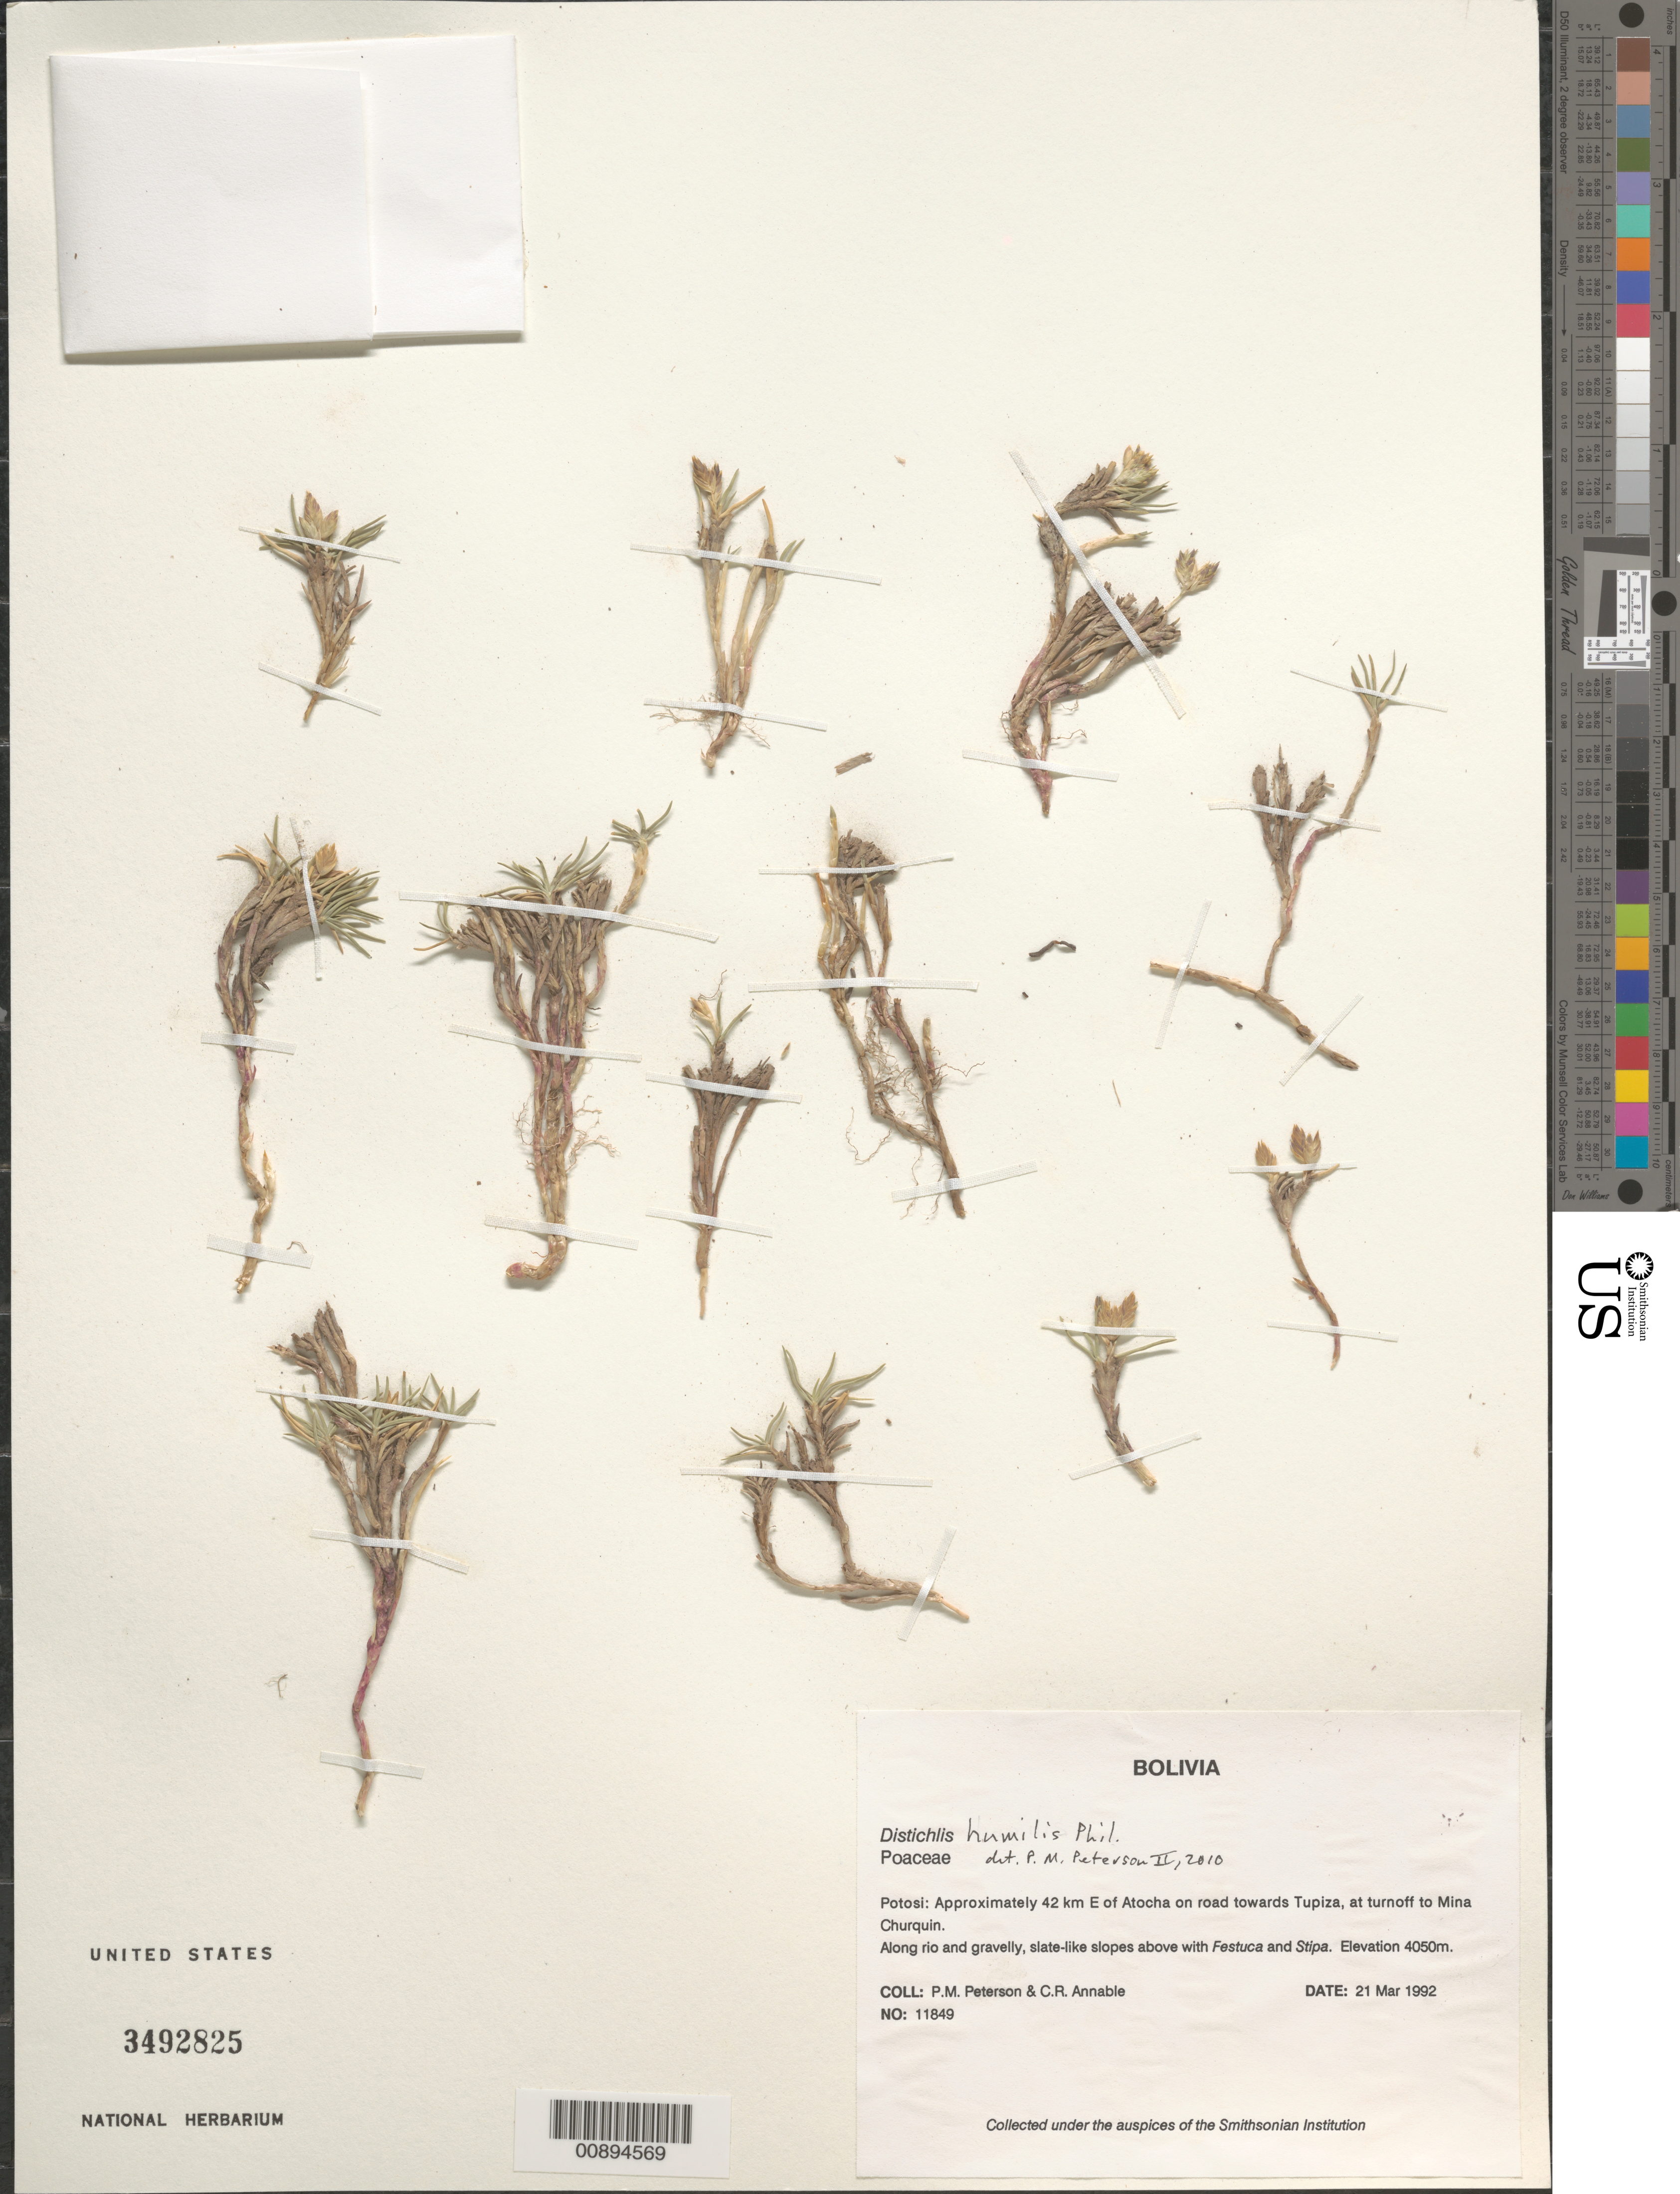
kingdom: Plantae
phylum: Tracheophyta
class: Liliopsida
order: Poales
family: Poaceae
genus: Distichlis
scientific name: Distichlis humilis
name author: Phil.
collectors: P. M. Peterson & C. R. Annable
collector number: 11849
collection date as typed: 21 Mar 1992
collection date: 1992-03-21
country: Bolivia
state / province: Potosi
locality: Approximately 42 km E of Atocha on road towards Tupiza, at turnoff to Mina Churquin.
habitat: Along rio and gravelly, slate-like slopes above with Festuca and Stipa.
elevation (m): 4050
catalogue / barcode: US 3492825